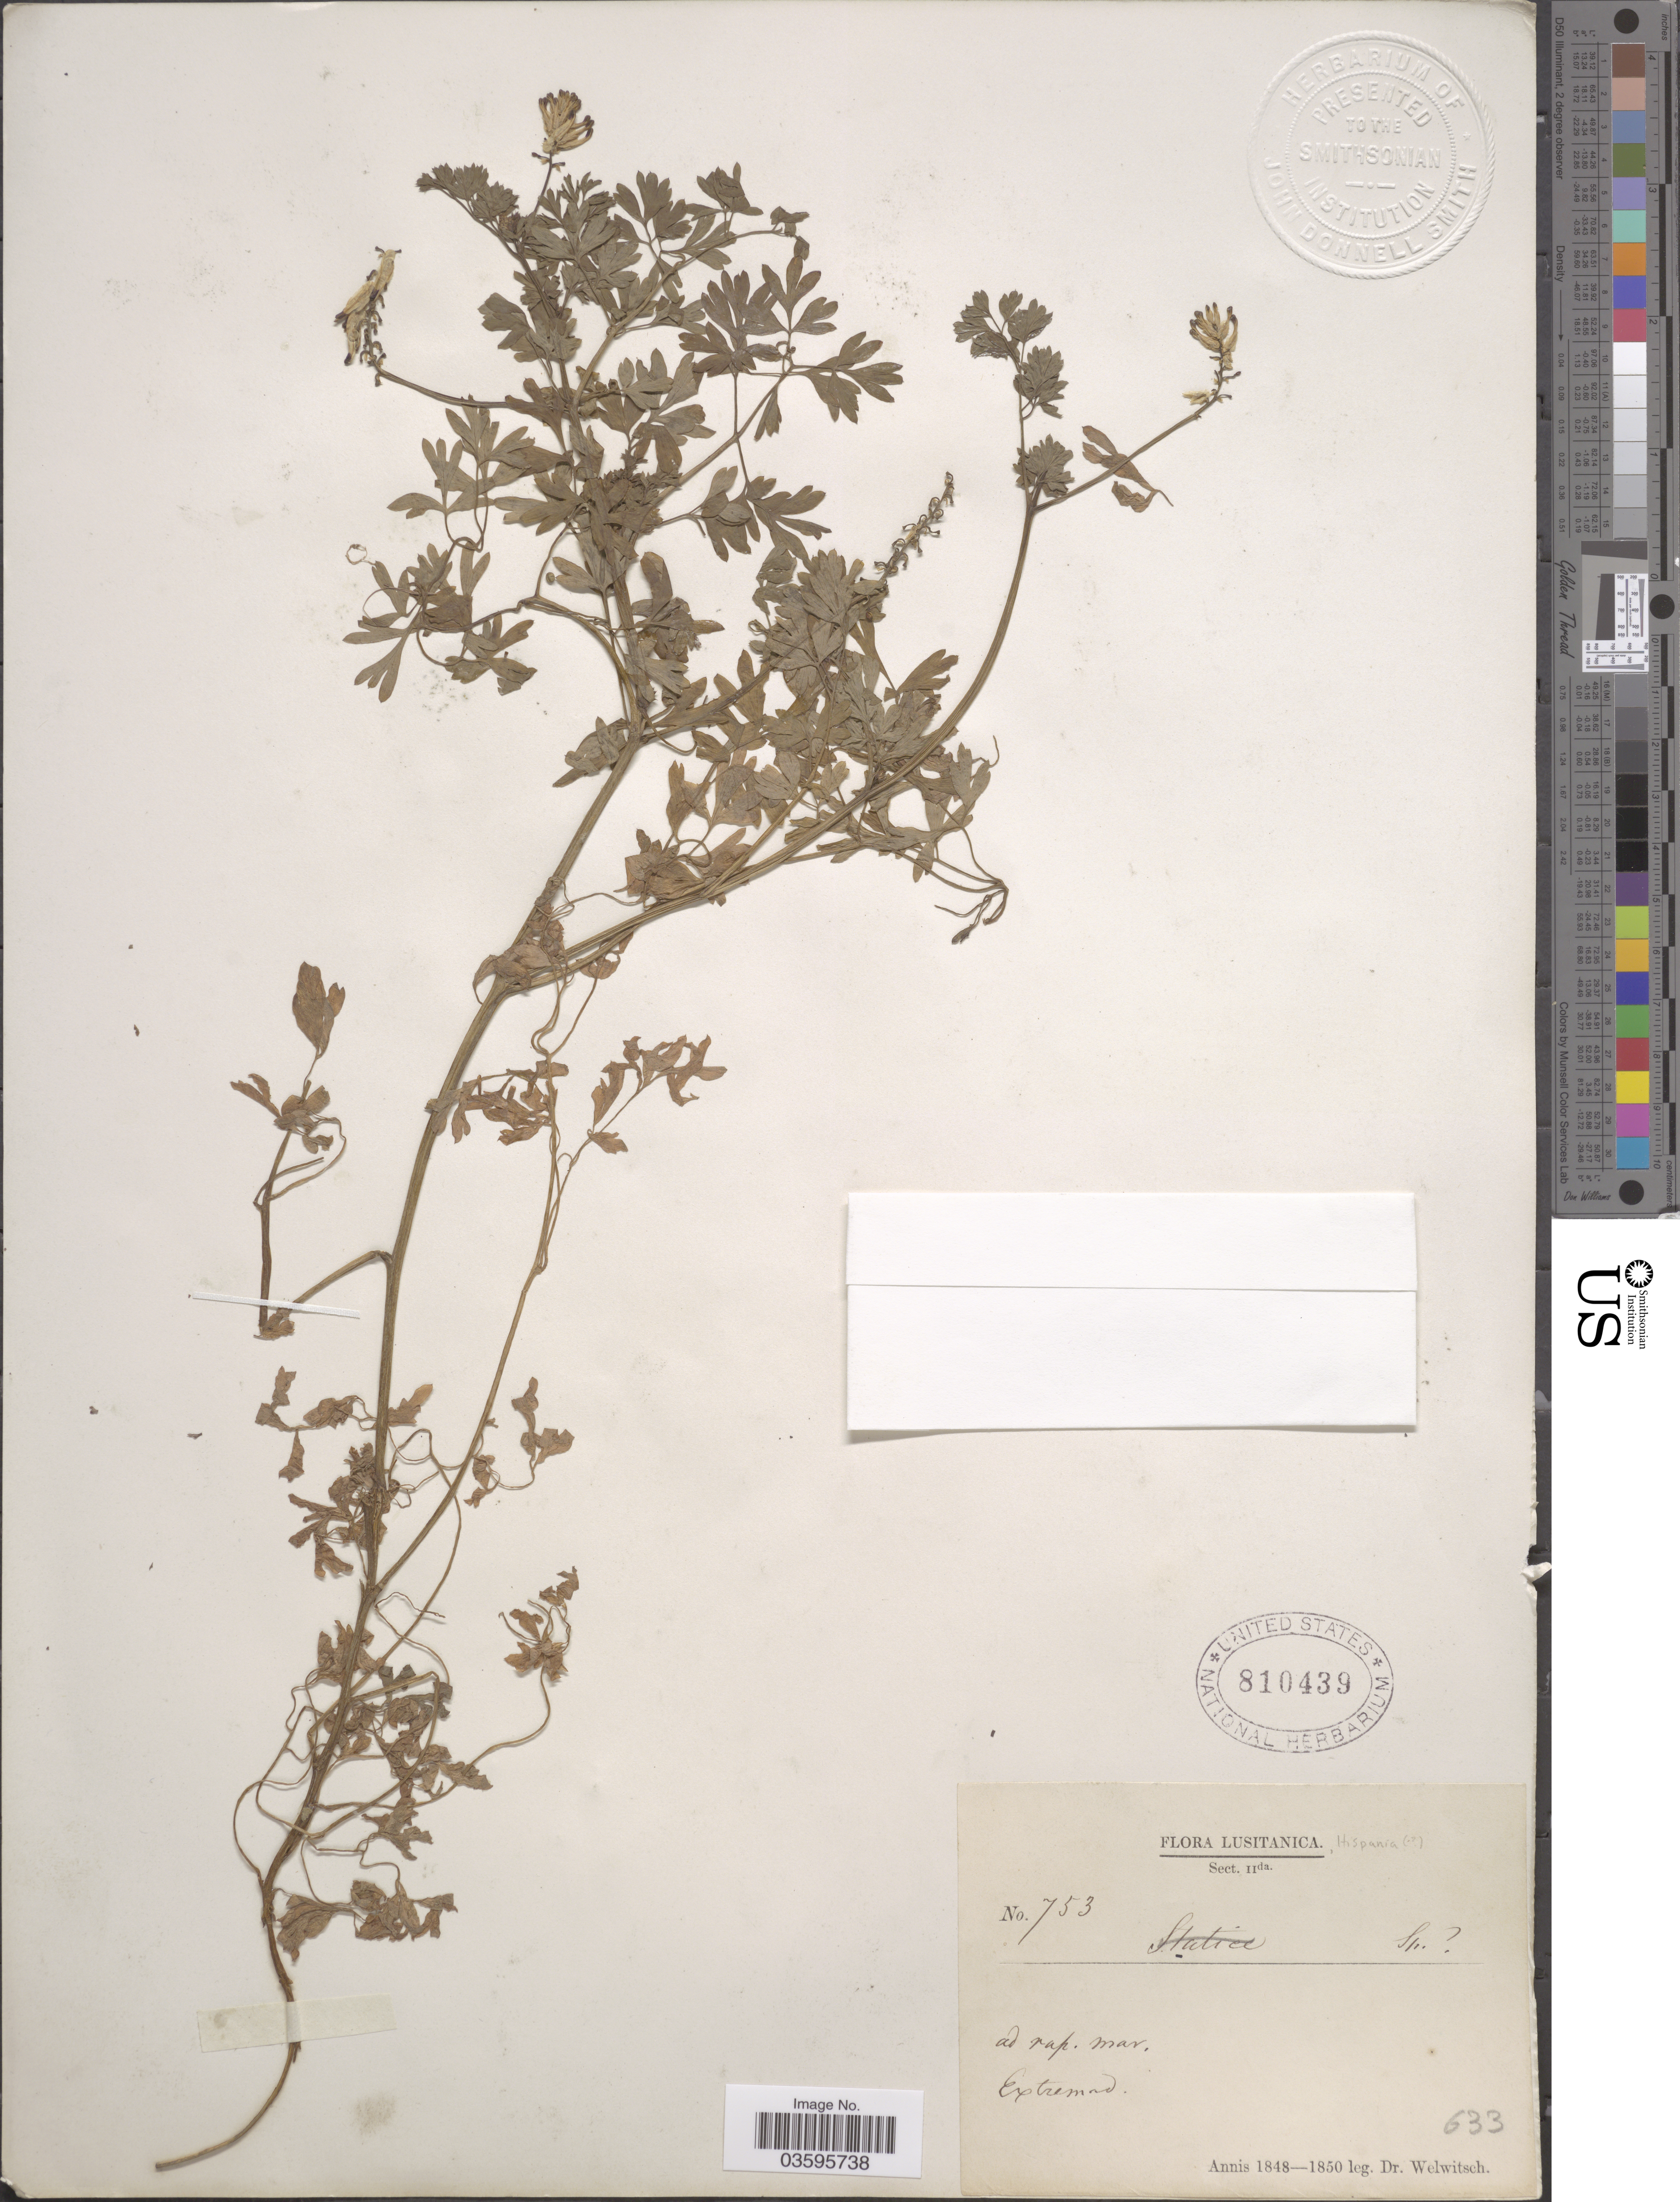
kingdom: Plantae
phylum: Tracheophyta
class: Magnoliopsida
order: Ranunculales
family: Papaveraceae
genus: Fumaria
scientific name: Fumaria sp.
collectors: -. Welwitsch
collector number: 753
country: Portugal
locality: Lusitanica. Ad rap. mar. Extremad.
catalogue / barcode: US 810439